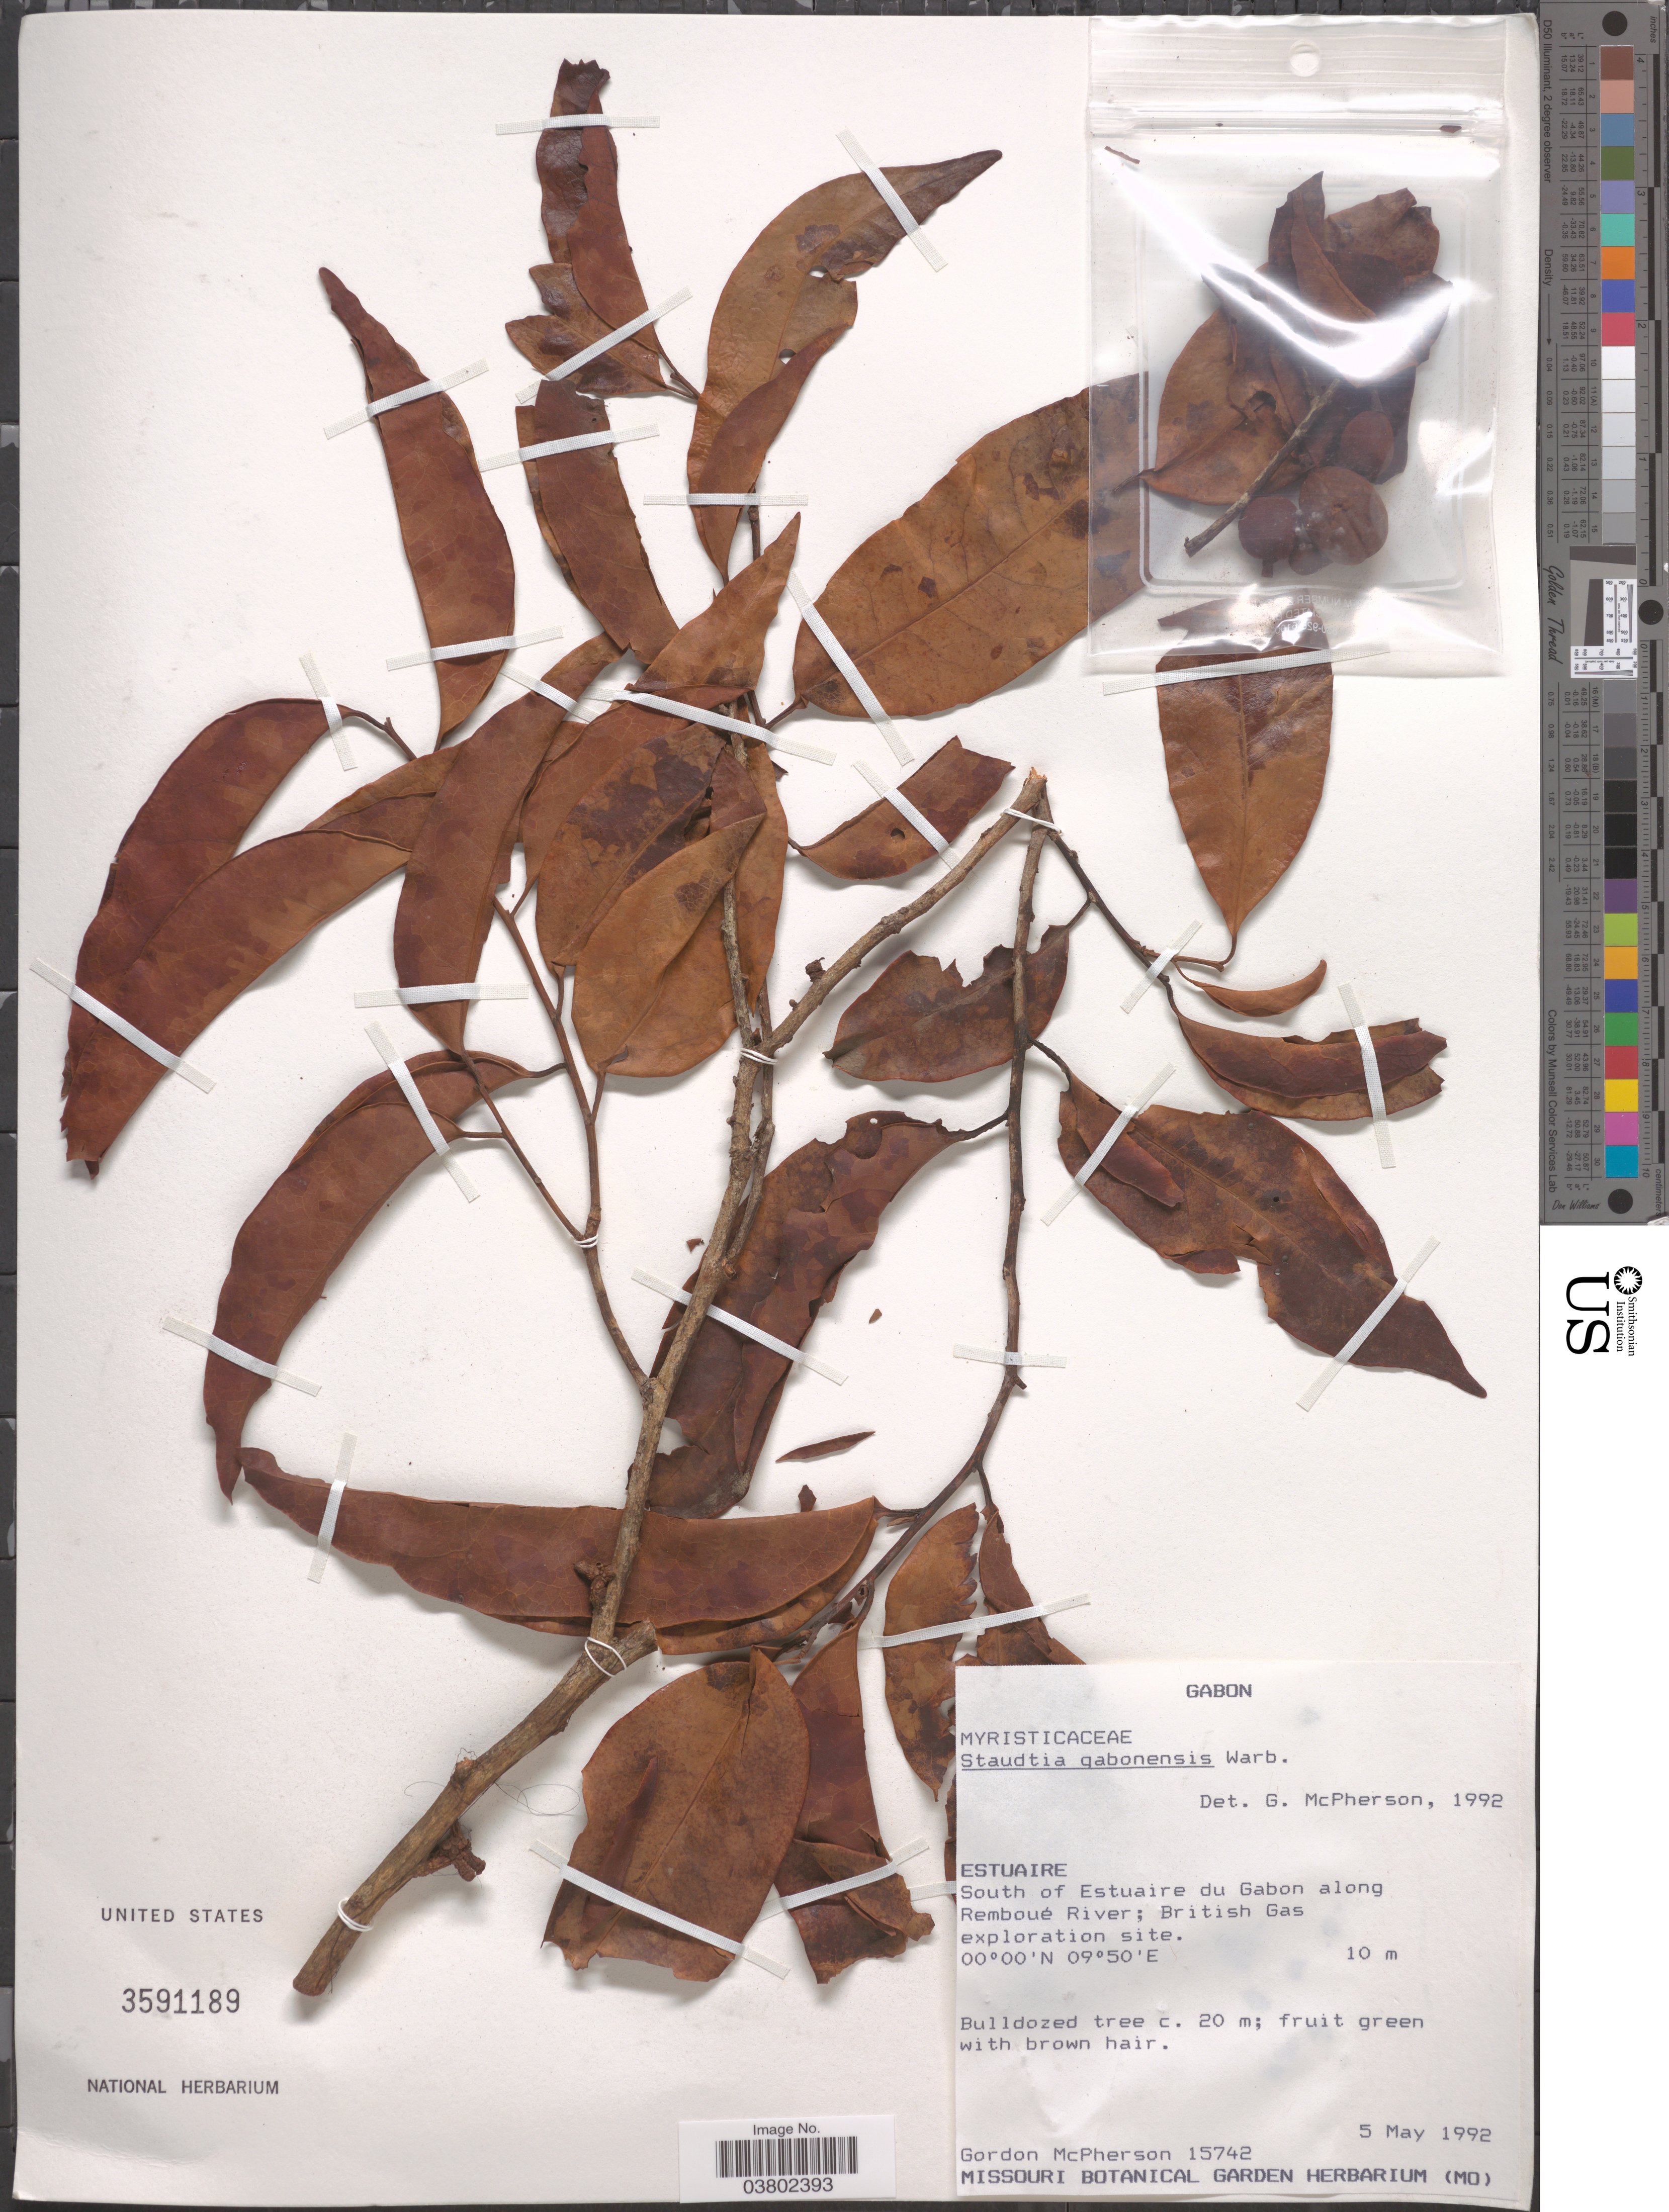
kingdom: Plantae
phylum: Tracheophyta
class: Magnoliopsida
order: Magnoliales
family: Myristicaceae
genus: Staudtia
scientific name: Staudtia gabonensis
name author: Warb.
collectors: G. McPherson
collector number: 15742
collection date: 1992-05-05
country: Gabon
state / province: Estuaire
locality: South of Estuaire du Gabon along Remboué River; British Gas exploration site.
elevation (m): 10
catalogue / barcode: US 3591189